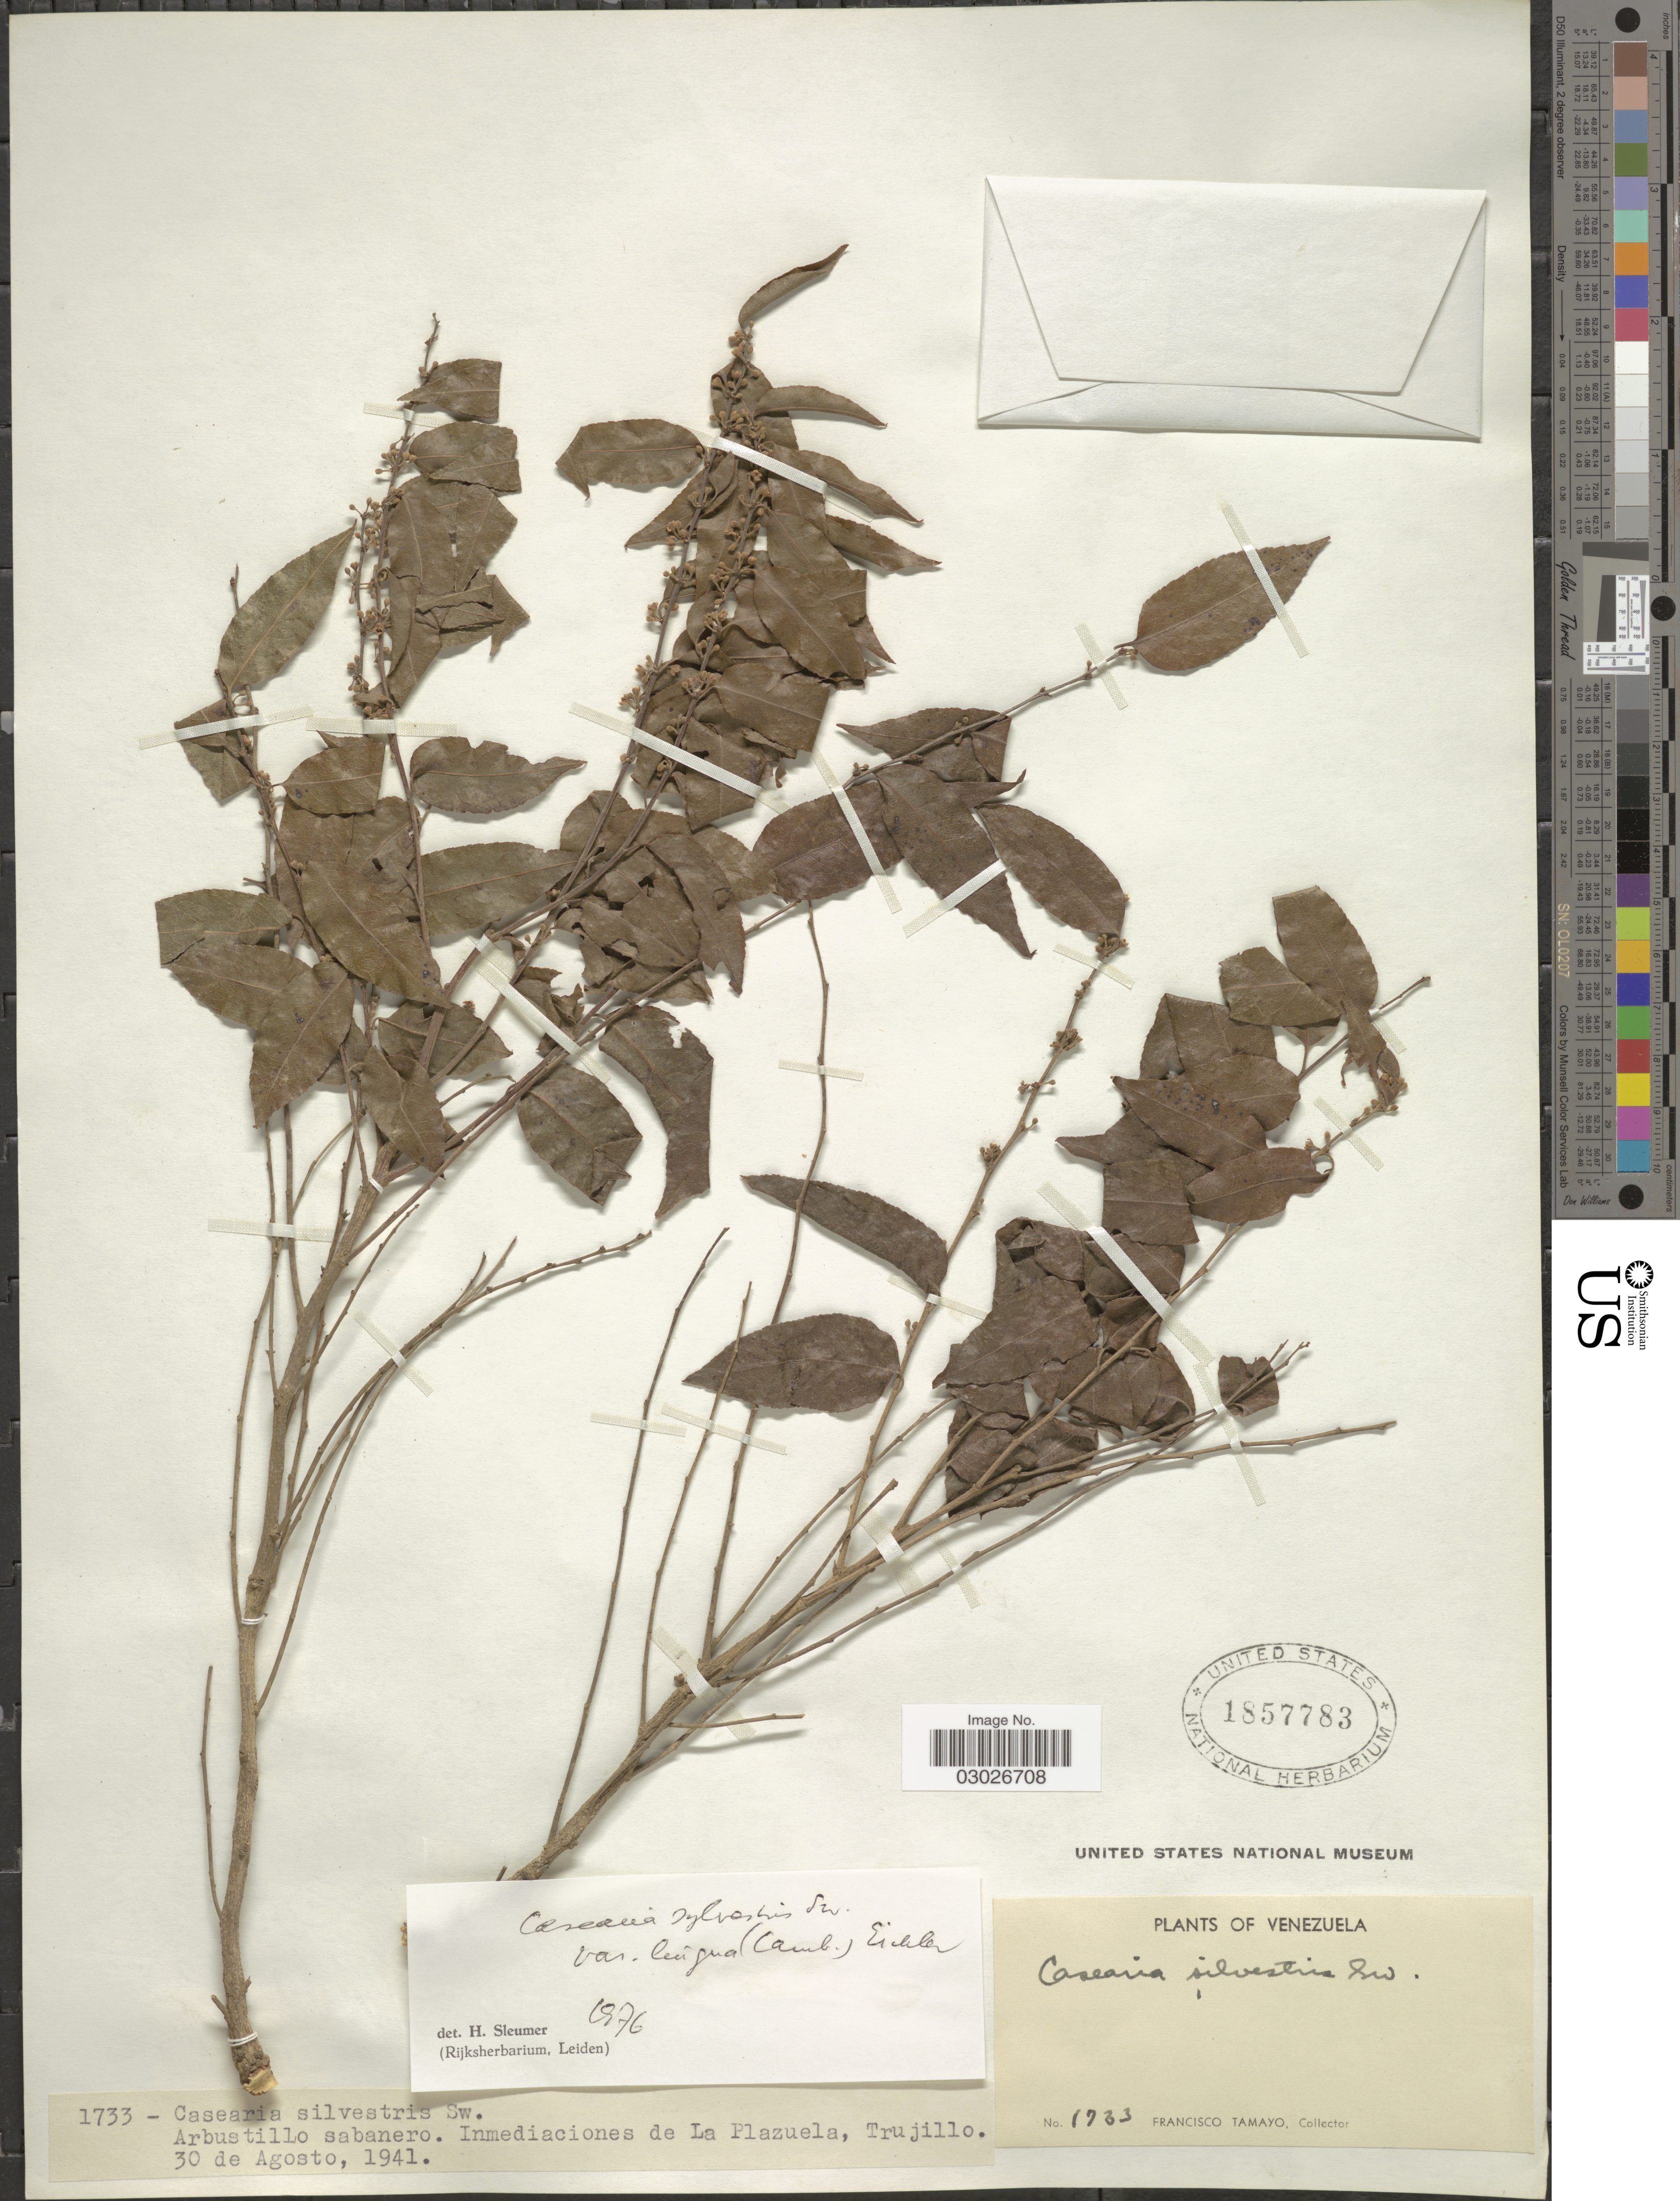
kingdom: Plantae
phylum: Tracheophyta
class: Magnoliopsida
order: Malpighiales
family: Salicaceae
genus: Casearia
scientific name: Casearia sylvestris var. lingua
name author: (Cambess.) Eichler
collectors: F. Tamayo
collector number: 1733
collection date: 1941-08-30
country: Venezuela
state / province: Trujillo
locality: Inmediaciones de La Plazuela, Trujillo.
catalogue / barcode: US 1857783